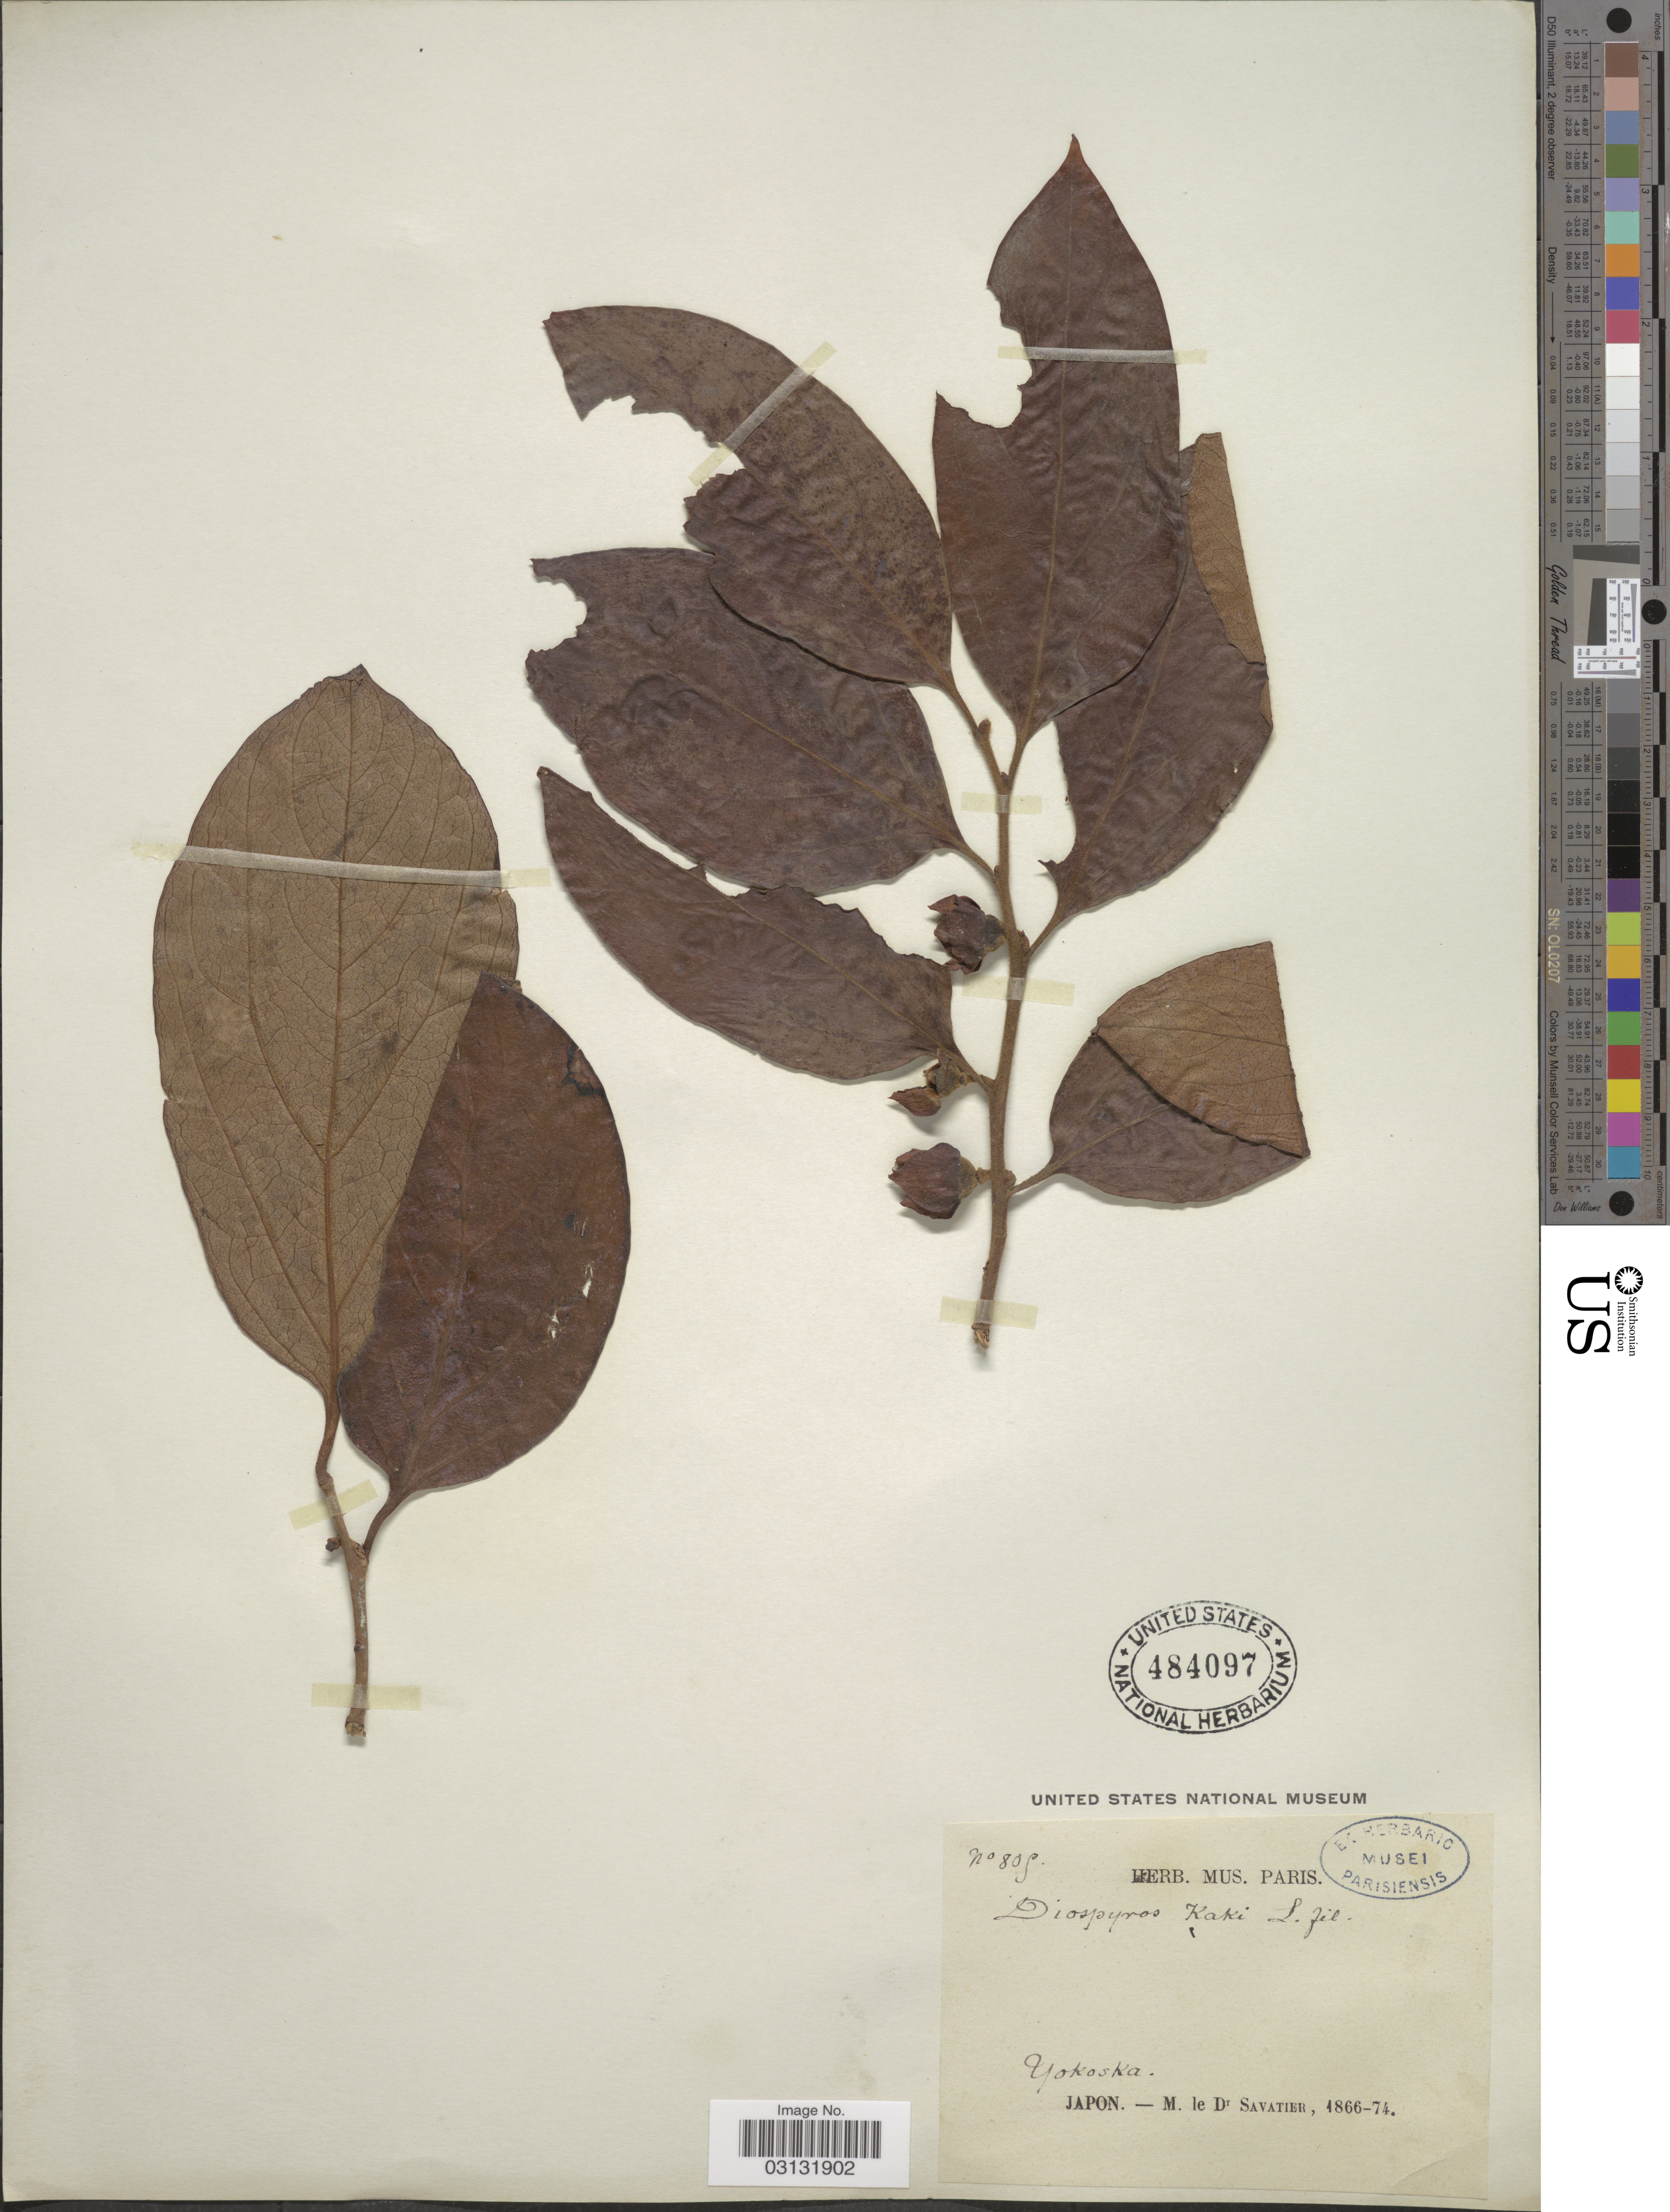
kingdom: Plantae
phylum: Tracheophyta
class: Magnoliopsida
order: Ericales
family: Ebenaceae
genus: Diospyros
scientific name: Diospyros kaki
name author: Thunb.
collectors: M. Savatier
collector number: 809*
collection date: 1866/1874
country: Japan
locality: Yokoska.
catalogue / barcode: US 484097